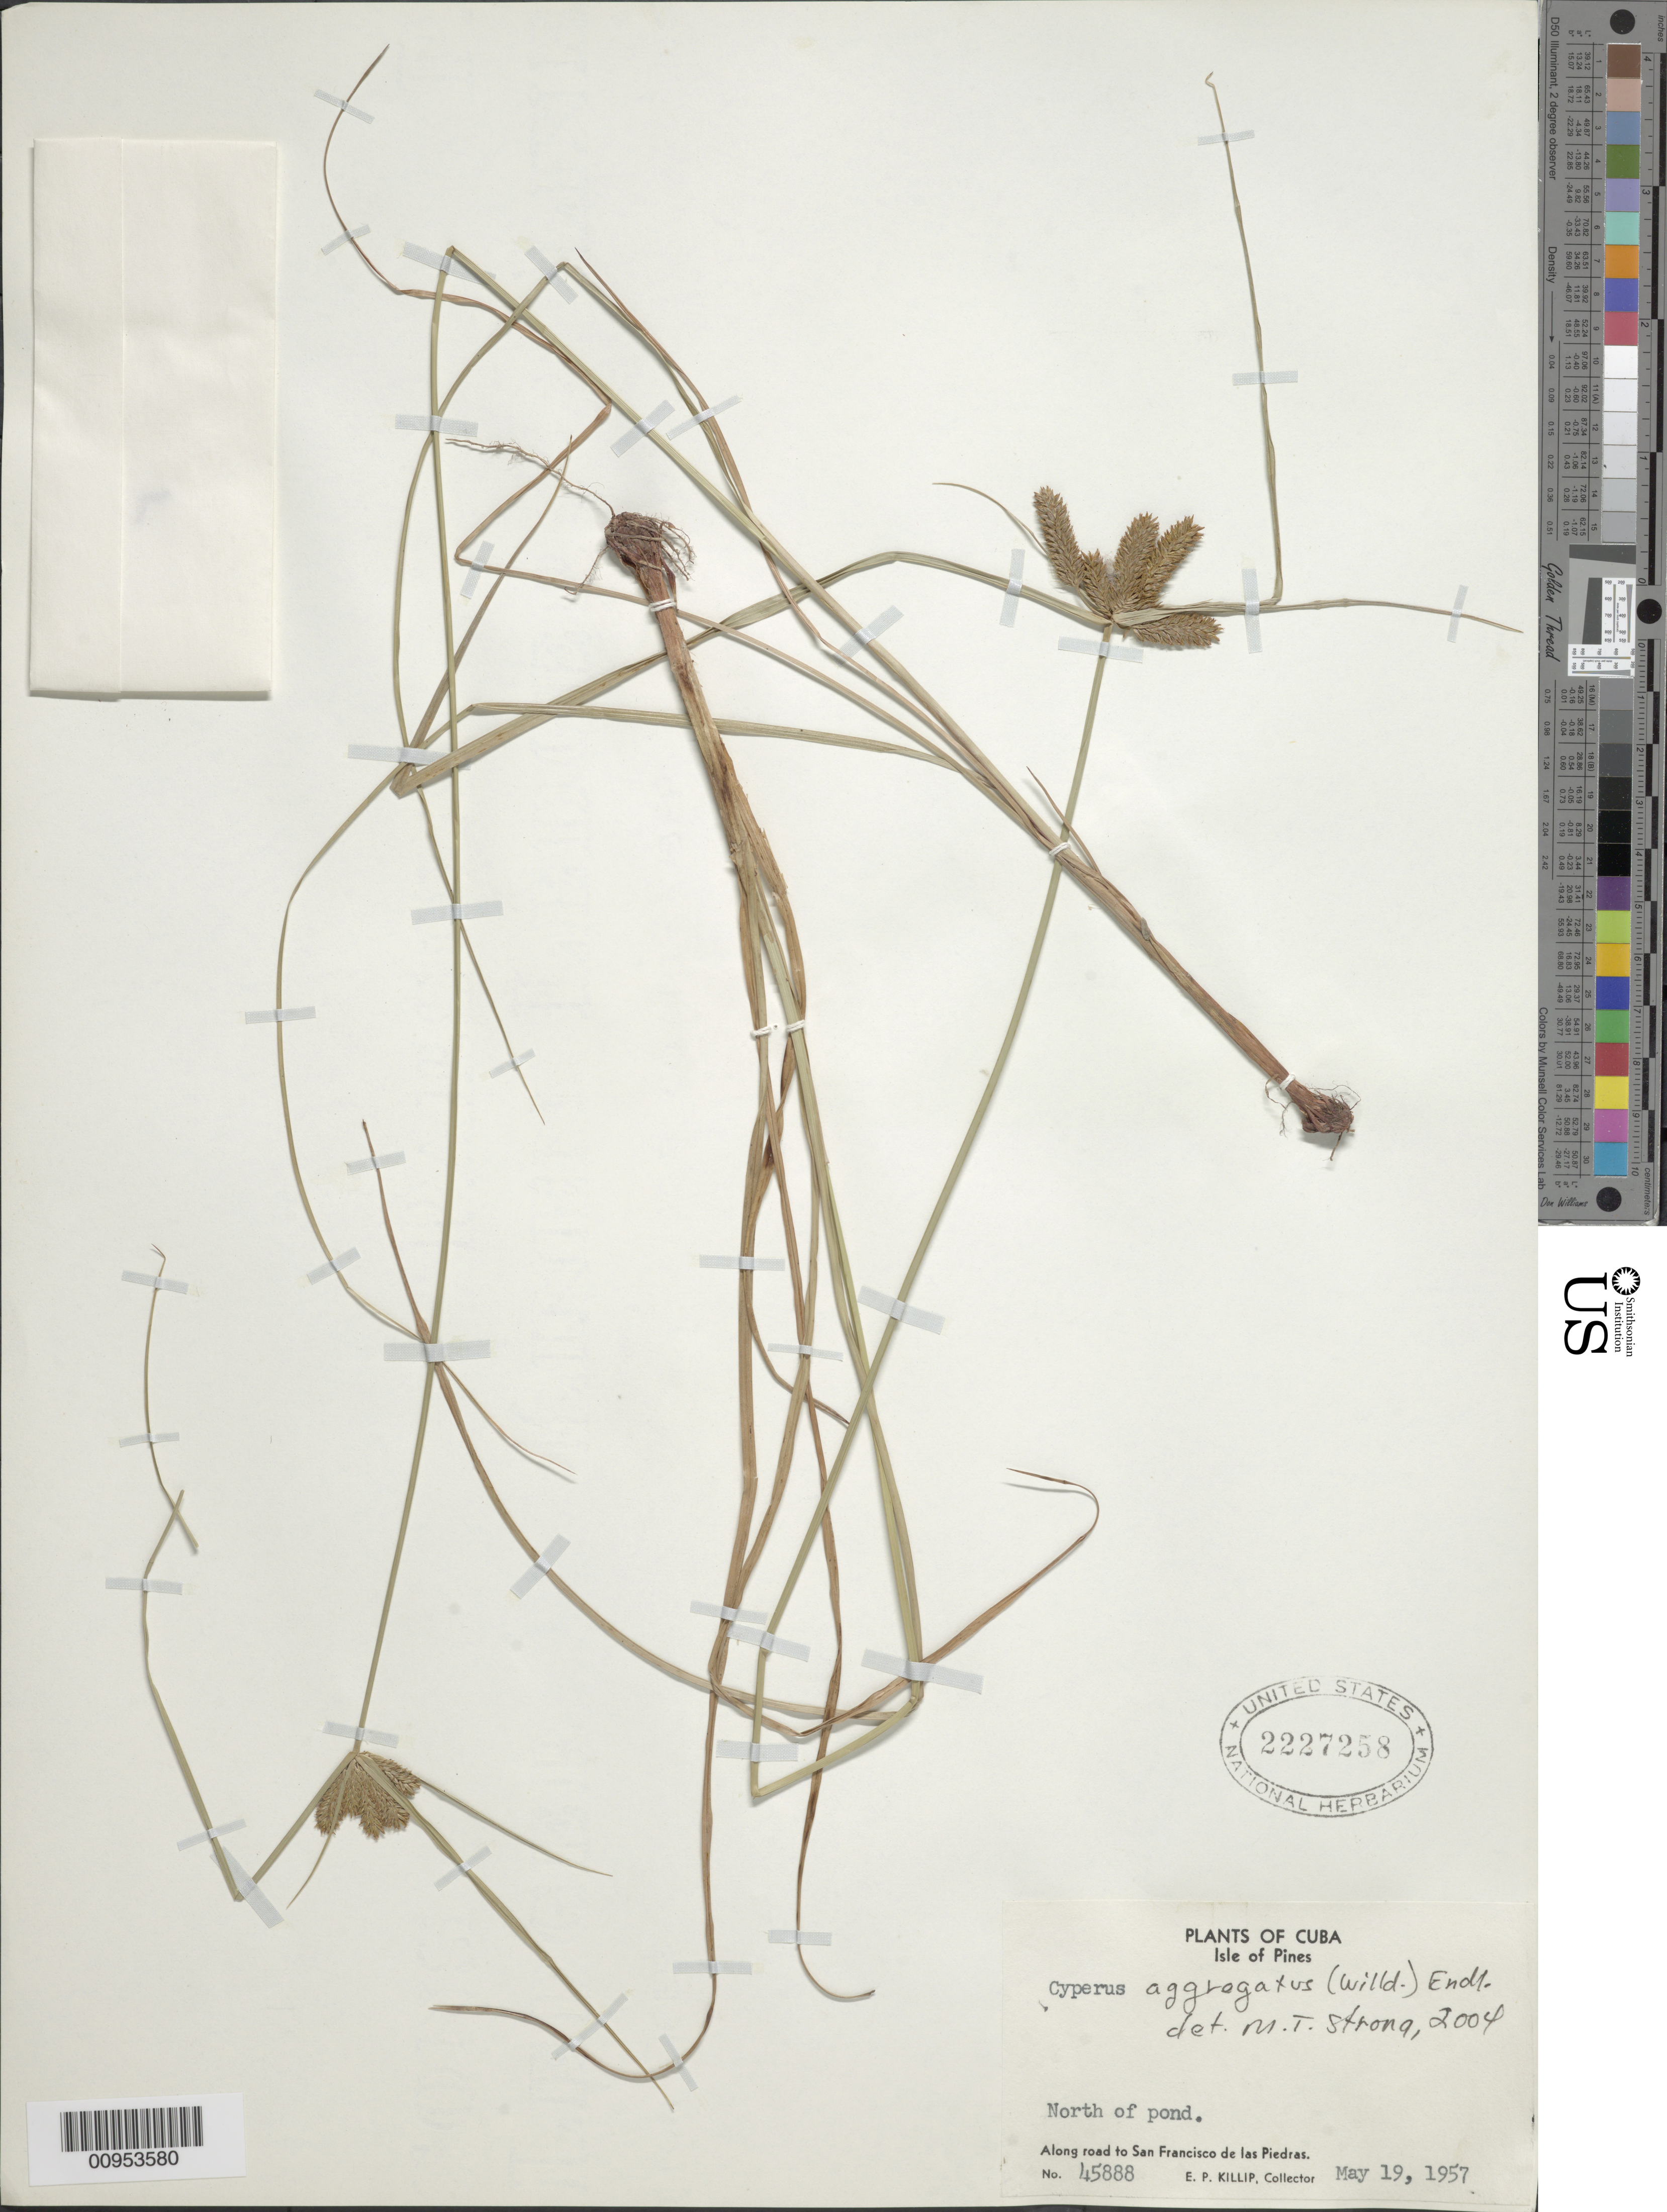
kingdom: Plantae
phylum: Tracheophyta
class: Liliopsida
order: Poales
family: Cyperaceae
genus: Cyperus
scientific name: Cyperus aggregatus var. aggregatus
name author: (Willd.) Endl.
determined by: Strong, M. T., (US), Smithsonian Institution - National Museum of Natural History (UNITED STATES)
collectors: E. P. Killip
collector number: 45888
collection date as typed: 19 May 1957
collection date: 1957-05-19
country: Cuba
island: Isla de la Juventud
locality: North of pond, along road to San Francisco de las Piedras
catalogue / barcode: US 2227258